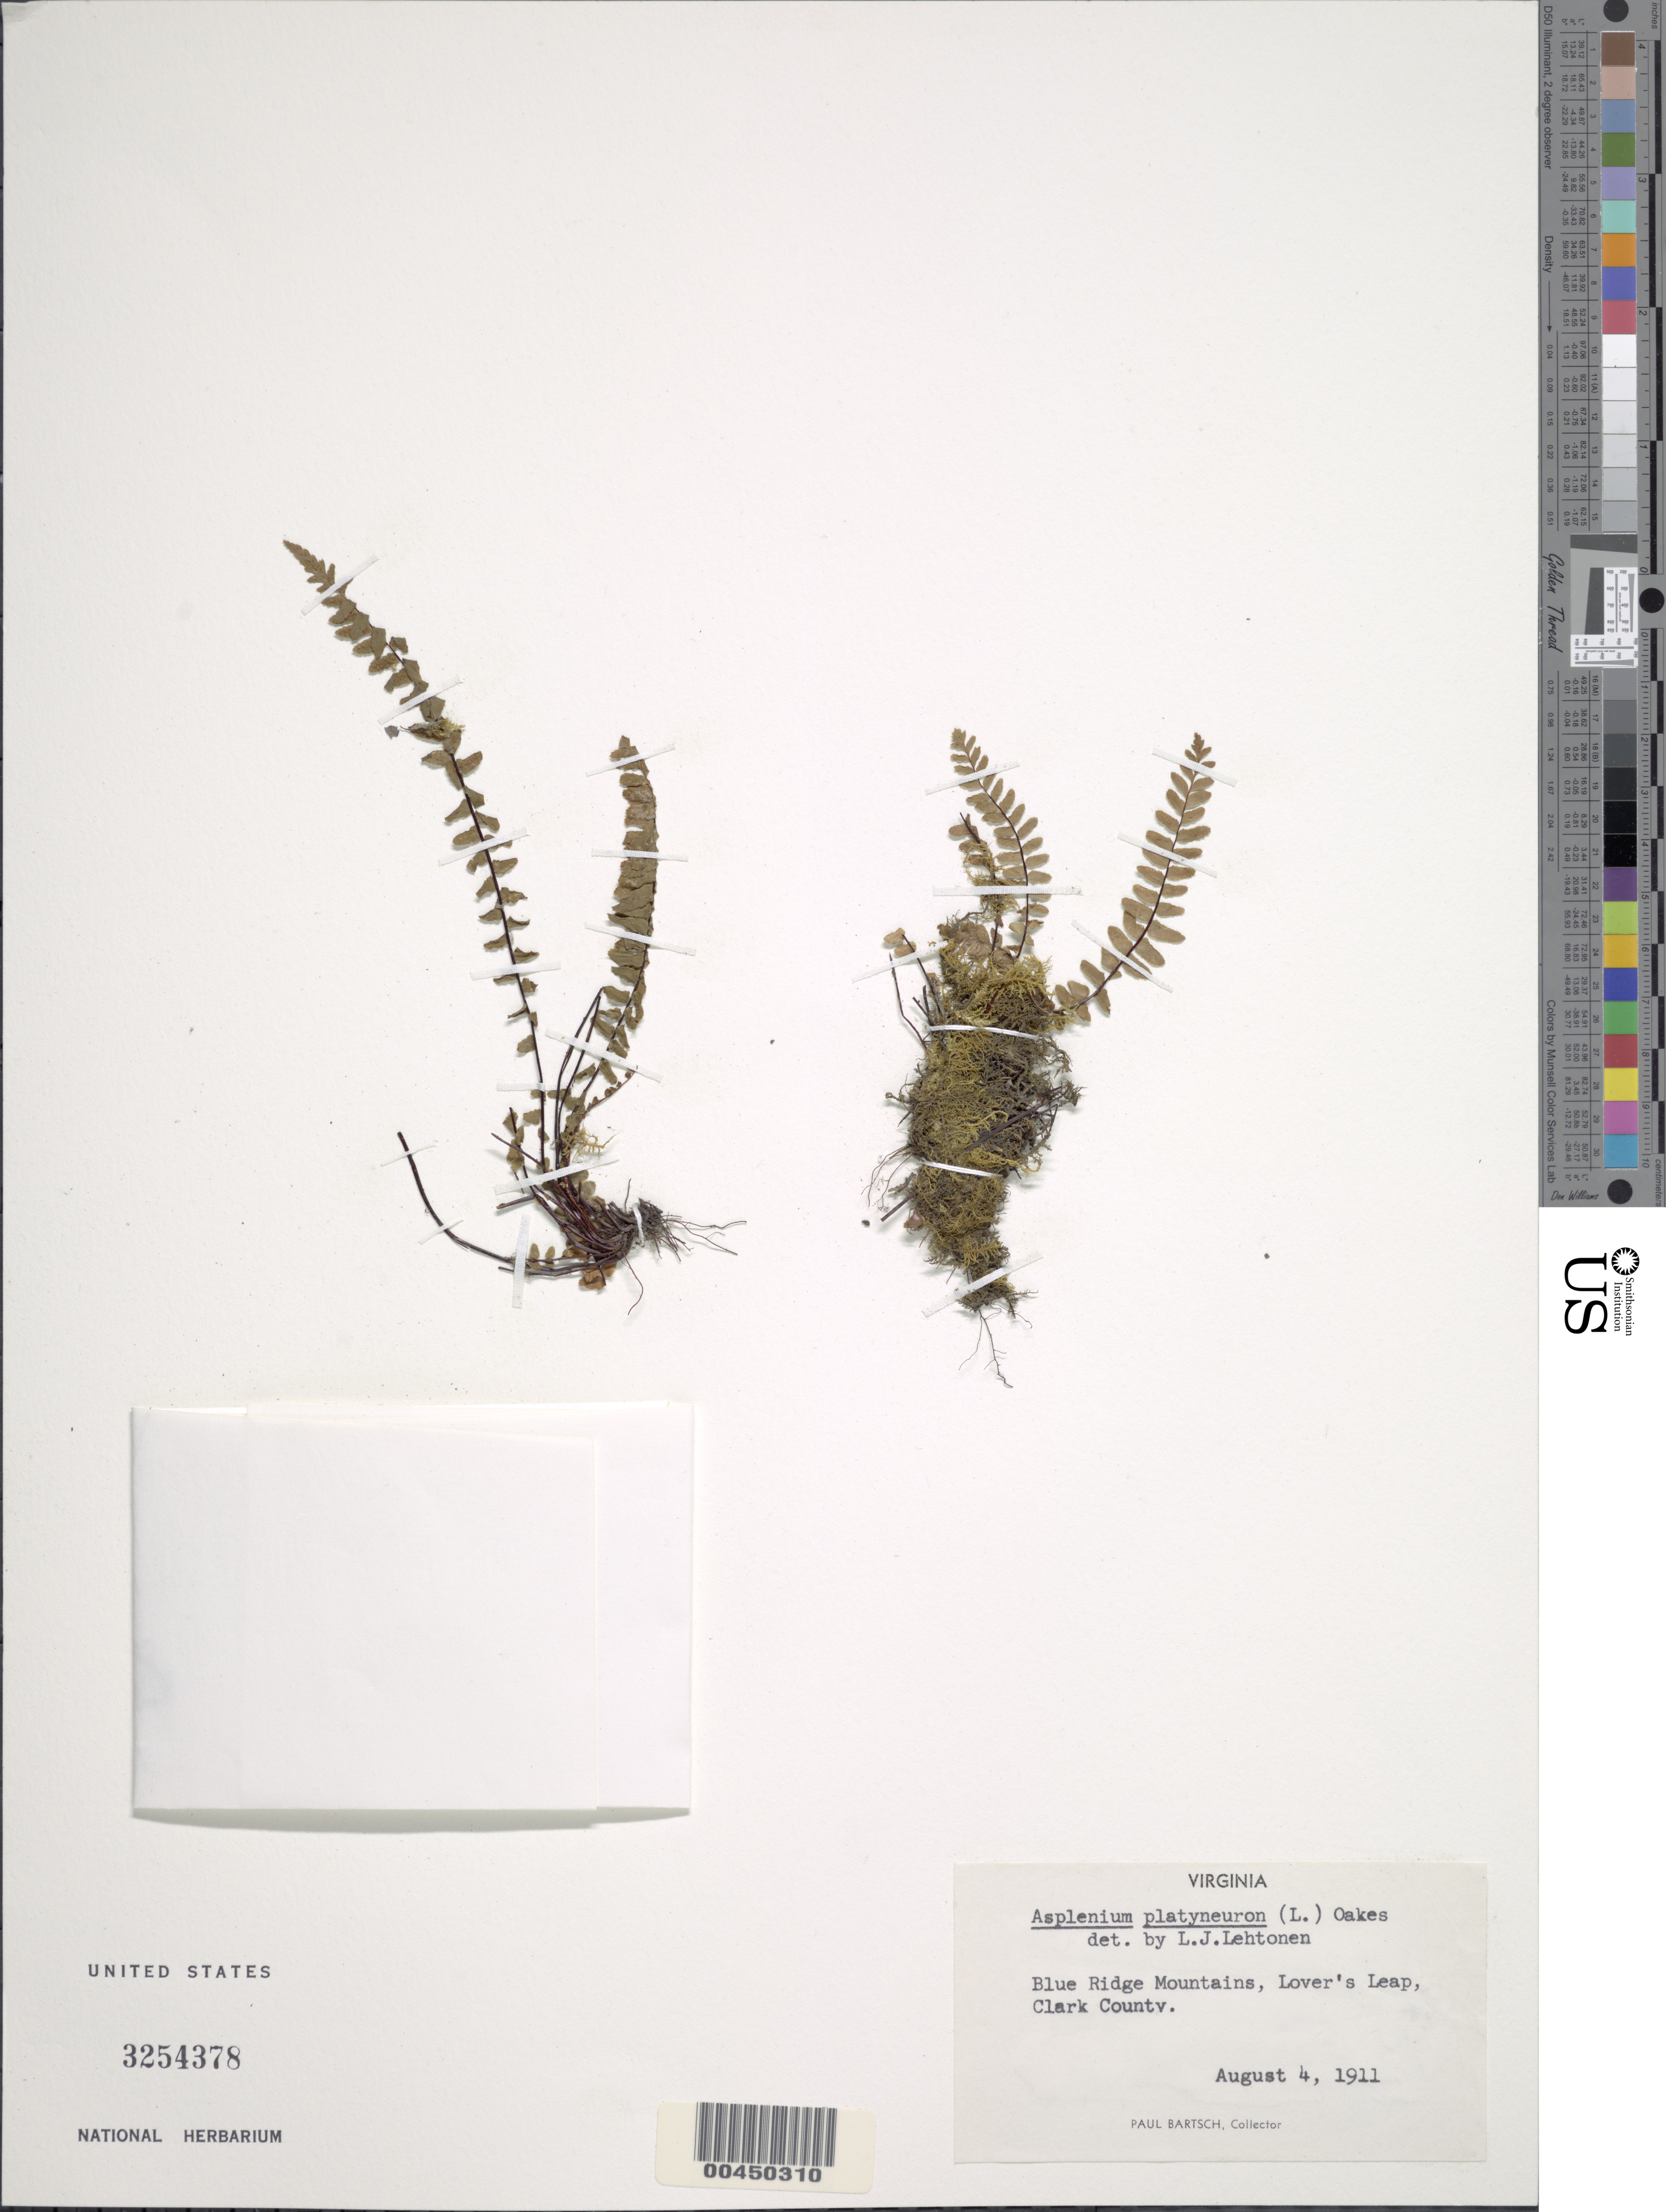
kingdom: Plantae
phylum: Tracheophyta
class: Polypodiopsida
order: Polypodiales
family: Aspleniaceae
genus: Asplenium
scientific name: Asplenium platyneuron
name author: (L.) Britton, Stearns & Poggenb.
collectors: P. Bartsch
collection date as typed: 04 Aug 1911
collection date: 1911-08-04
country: United States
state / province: Virginia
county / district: Clarke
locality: Blue ridge mountains, lover's leap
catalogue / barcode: US 3254378